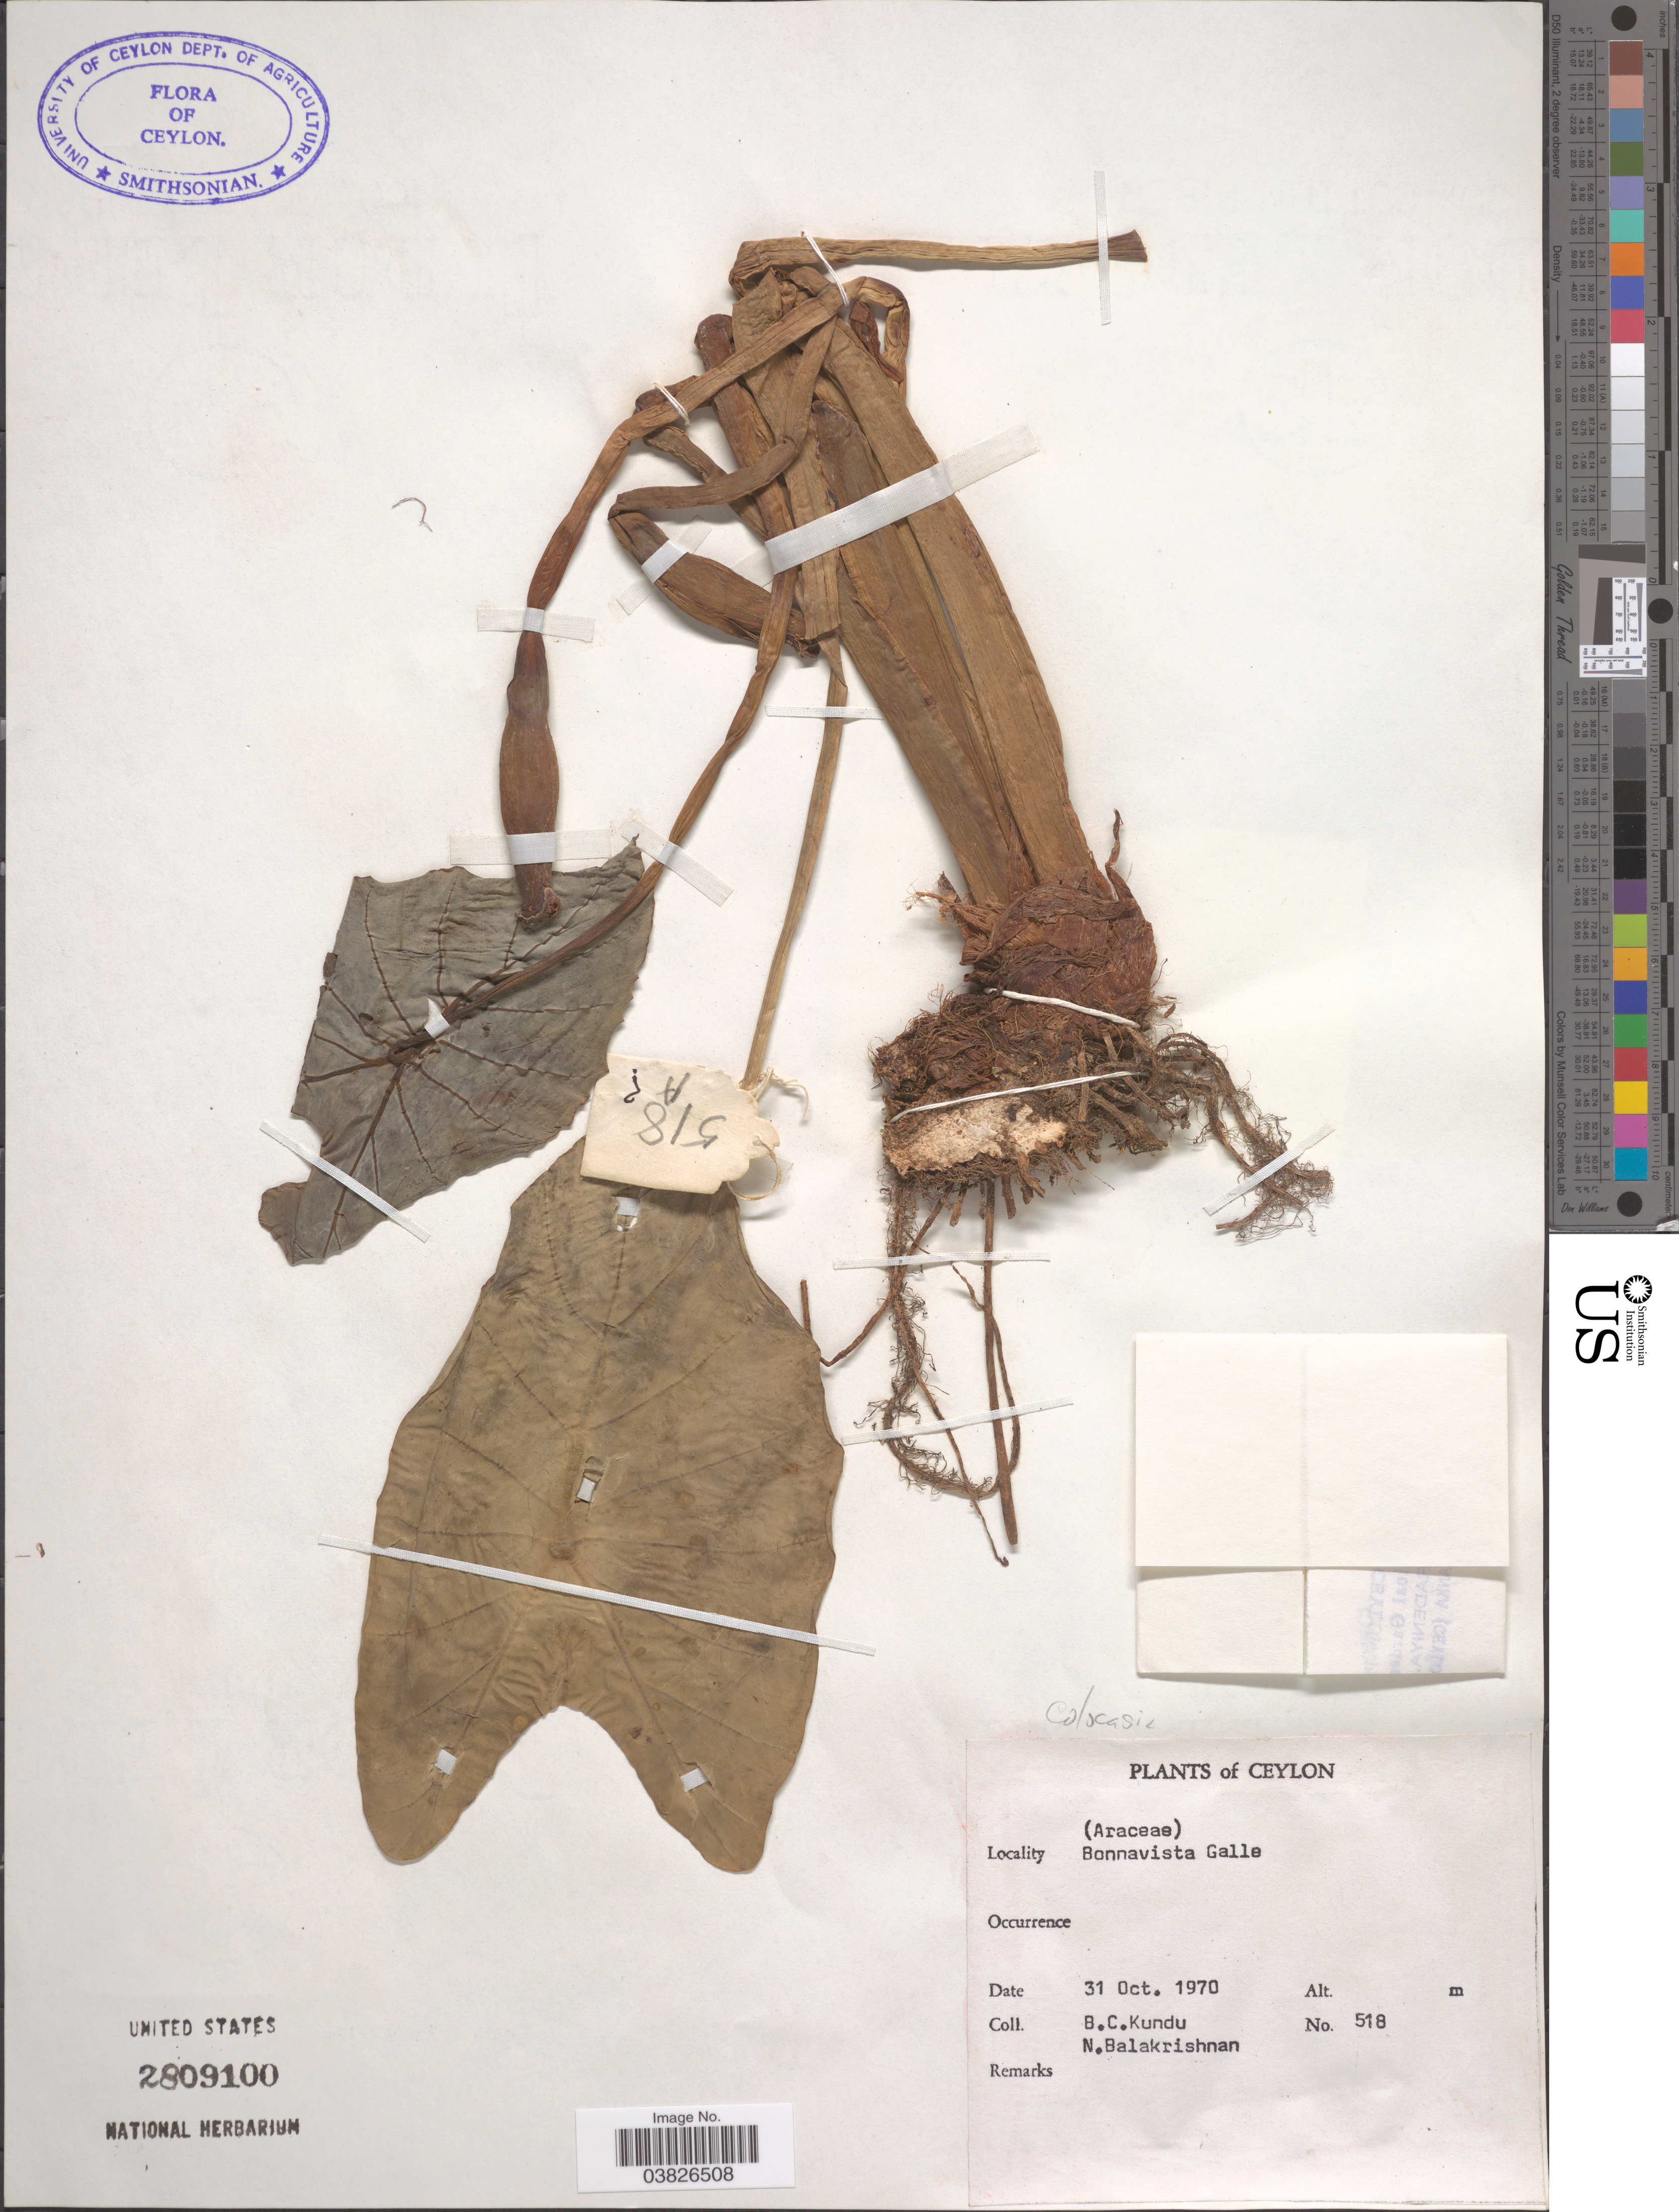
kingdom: Plantae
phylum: Tracheophyta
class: Liliopsida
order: Alismatales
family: Araceae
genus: Colocasia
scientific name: Colocasia esculenta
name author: (L.) Schott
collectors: B. C. Kundu & N. Balakrishnan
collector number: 518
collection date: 1970-10-31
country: Sri Lanka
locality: Ceylon. Bonnavista Galle.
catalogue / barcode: US 2809100